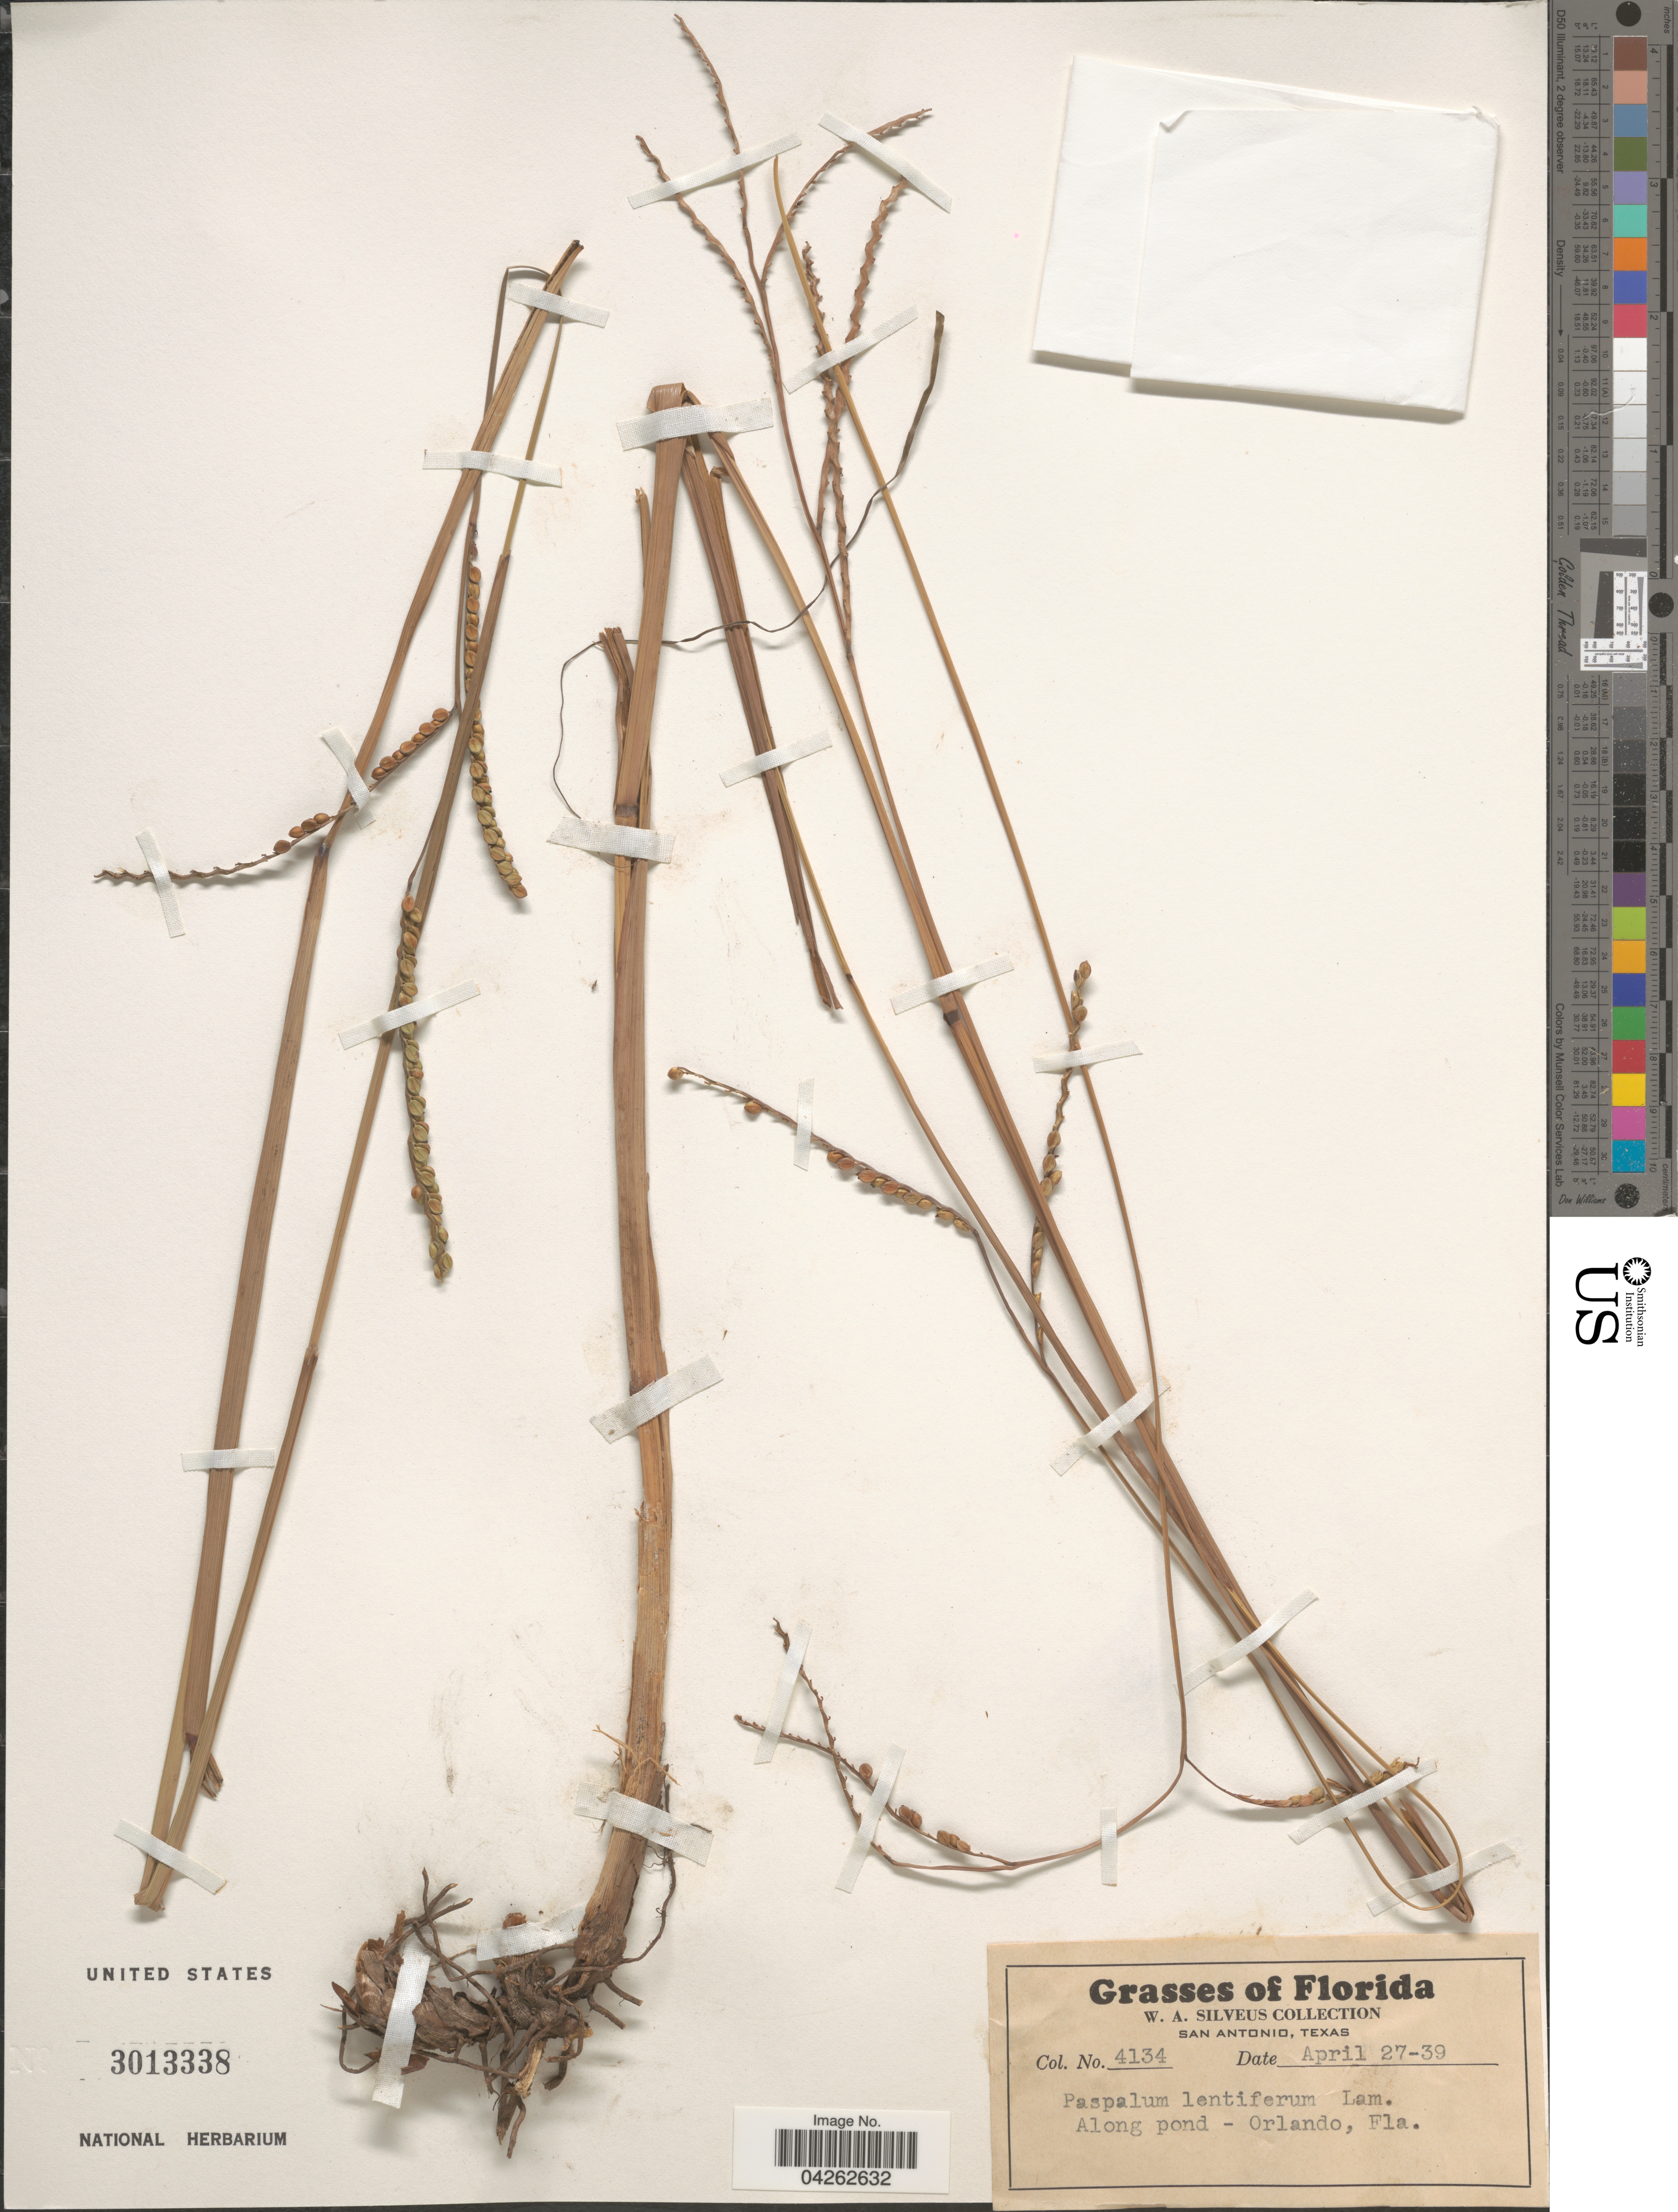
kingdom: Plantae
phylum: Tracheophyta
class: Liliopsida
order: Poales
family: Poaceae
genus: Paspalum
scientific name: Paspalum lentiferum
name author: Lam.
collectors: W. Silveus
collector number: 4134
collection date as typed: Transcribed d/m/y: 27/4/39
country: United States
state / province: Florida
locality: Along pond - Orlando.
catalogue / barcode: US 3013338